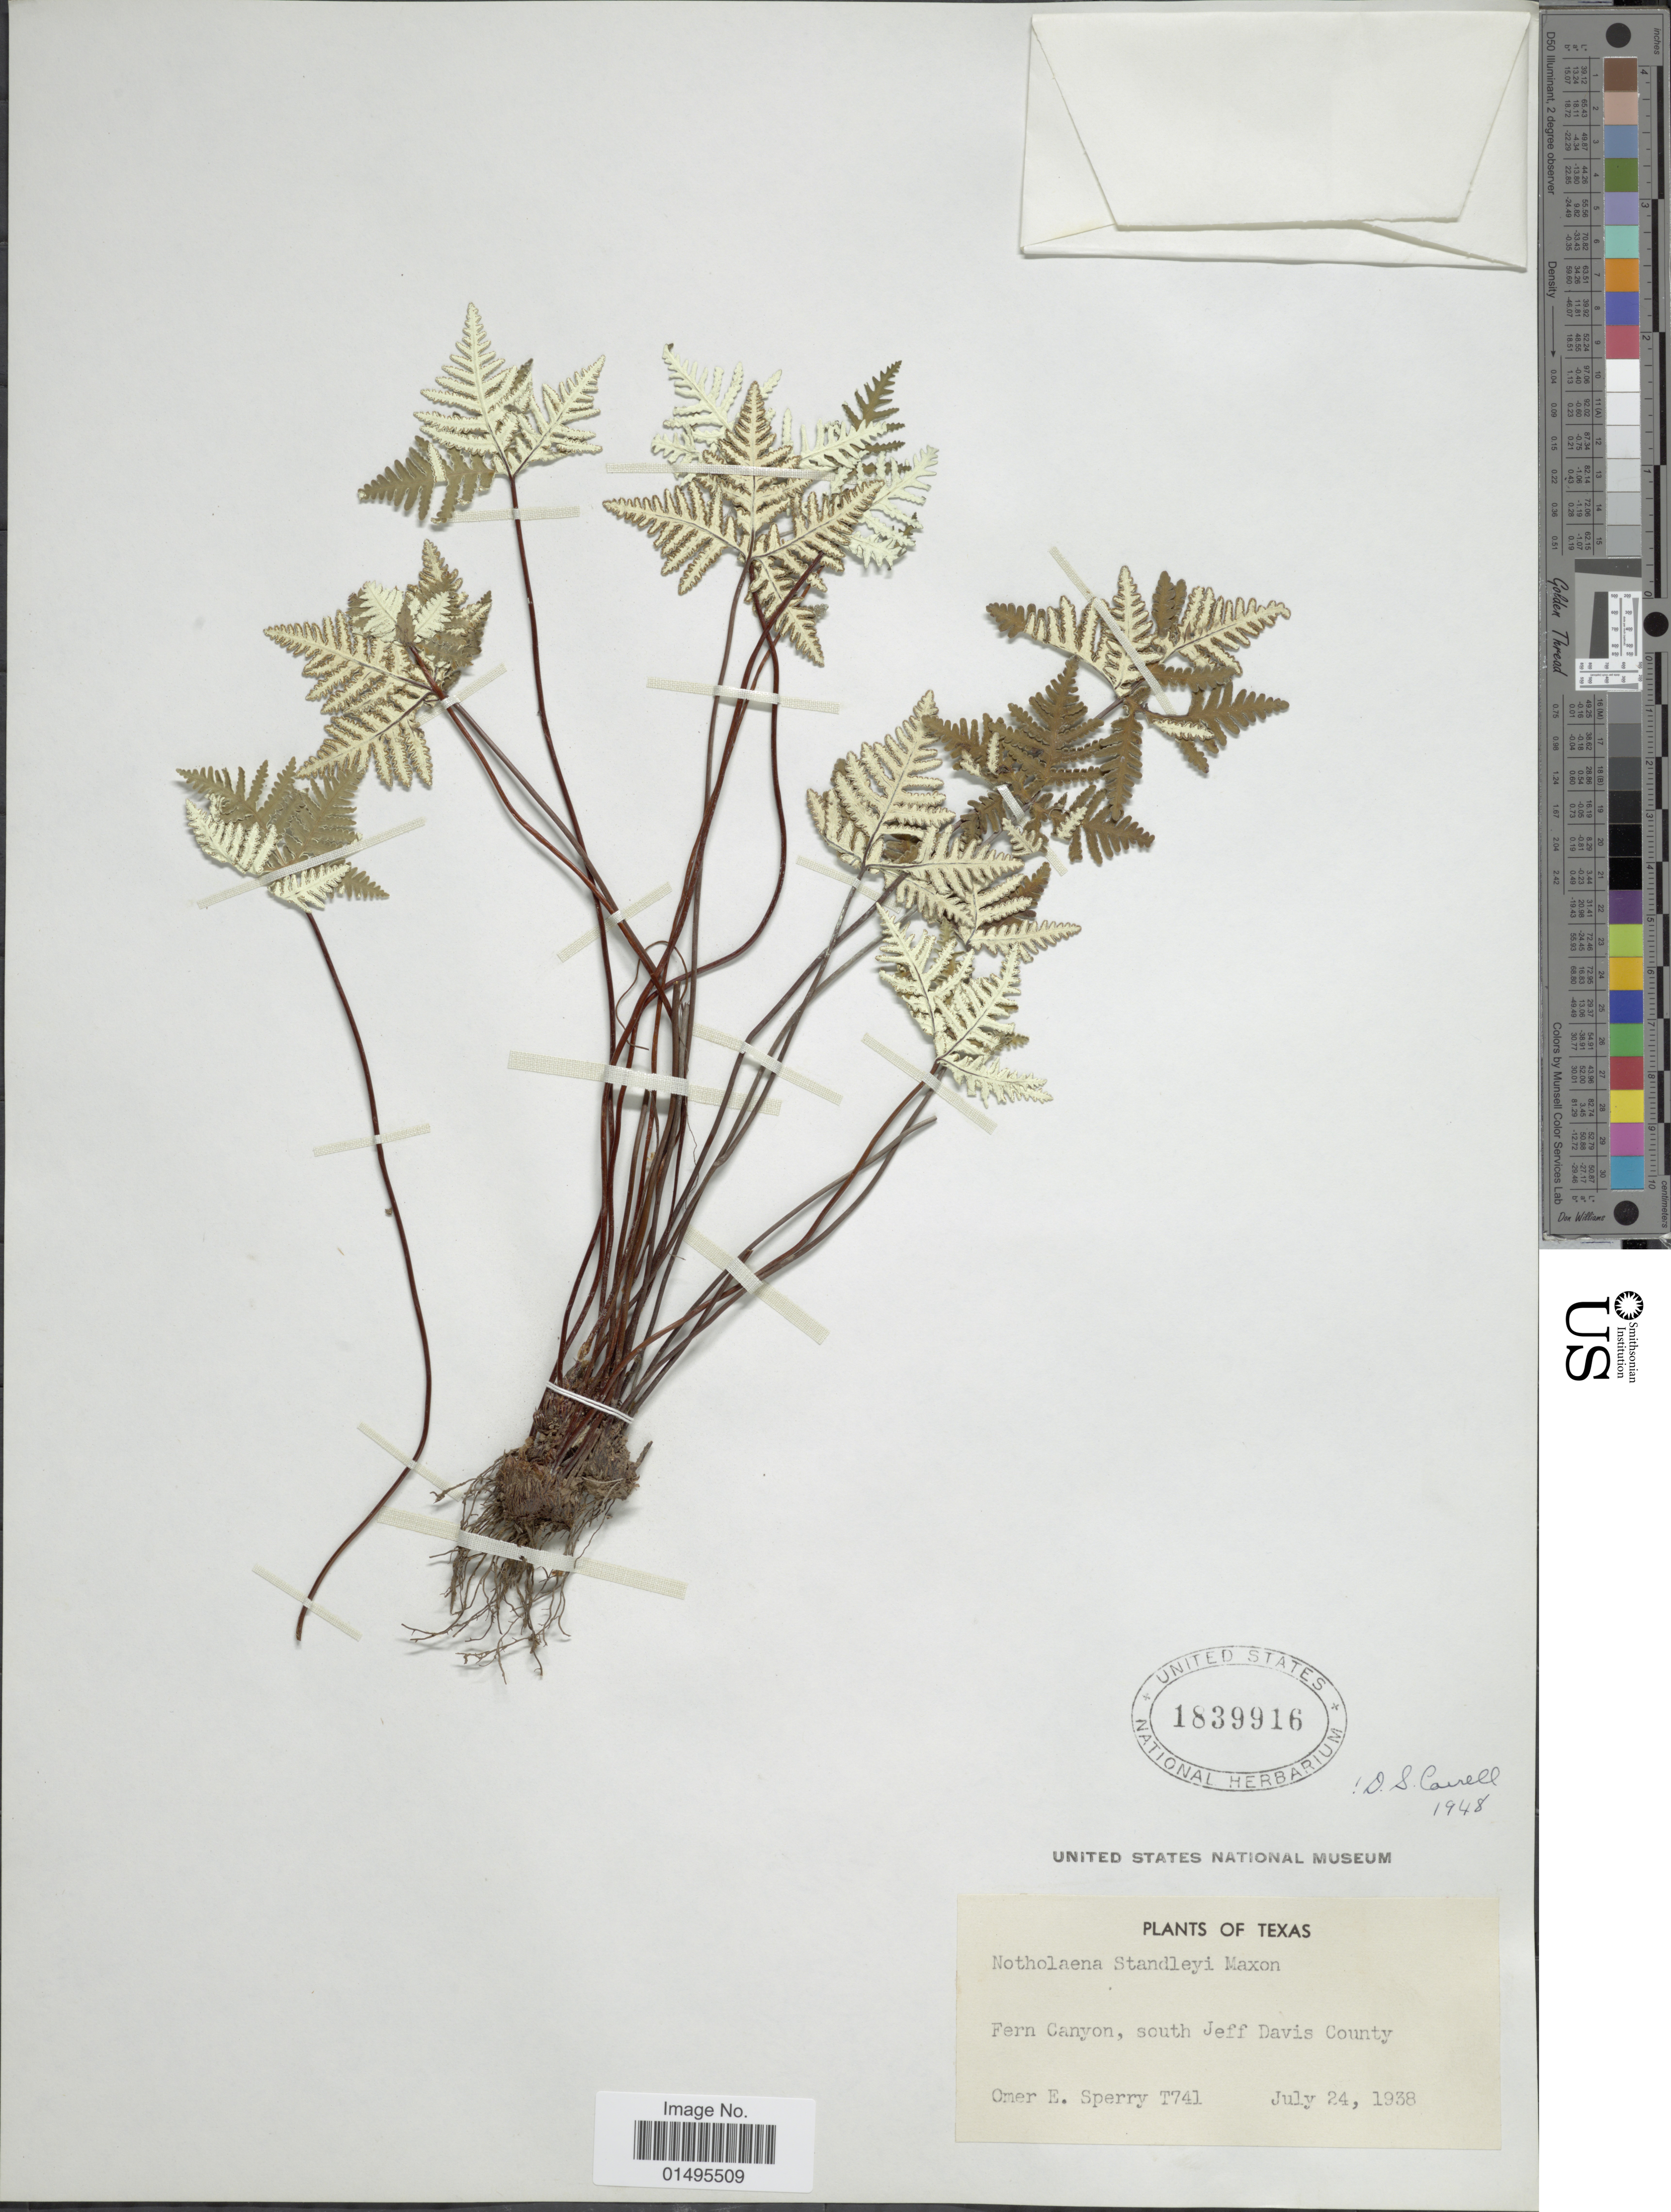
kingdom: Plantae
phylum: Tracheophyta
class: Polypodiopsida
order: Polypodiales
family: Pteridaceae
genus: Notholaena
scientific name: Notholaena standleyi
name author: Maxon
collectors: O. E. Sperry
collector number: T741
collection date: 1938-07-24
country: United States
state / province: Texas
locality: Fern Canyon, south Jeff Davis County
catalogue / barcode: US 1839916